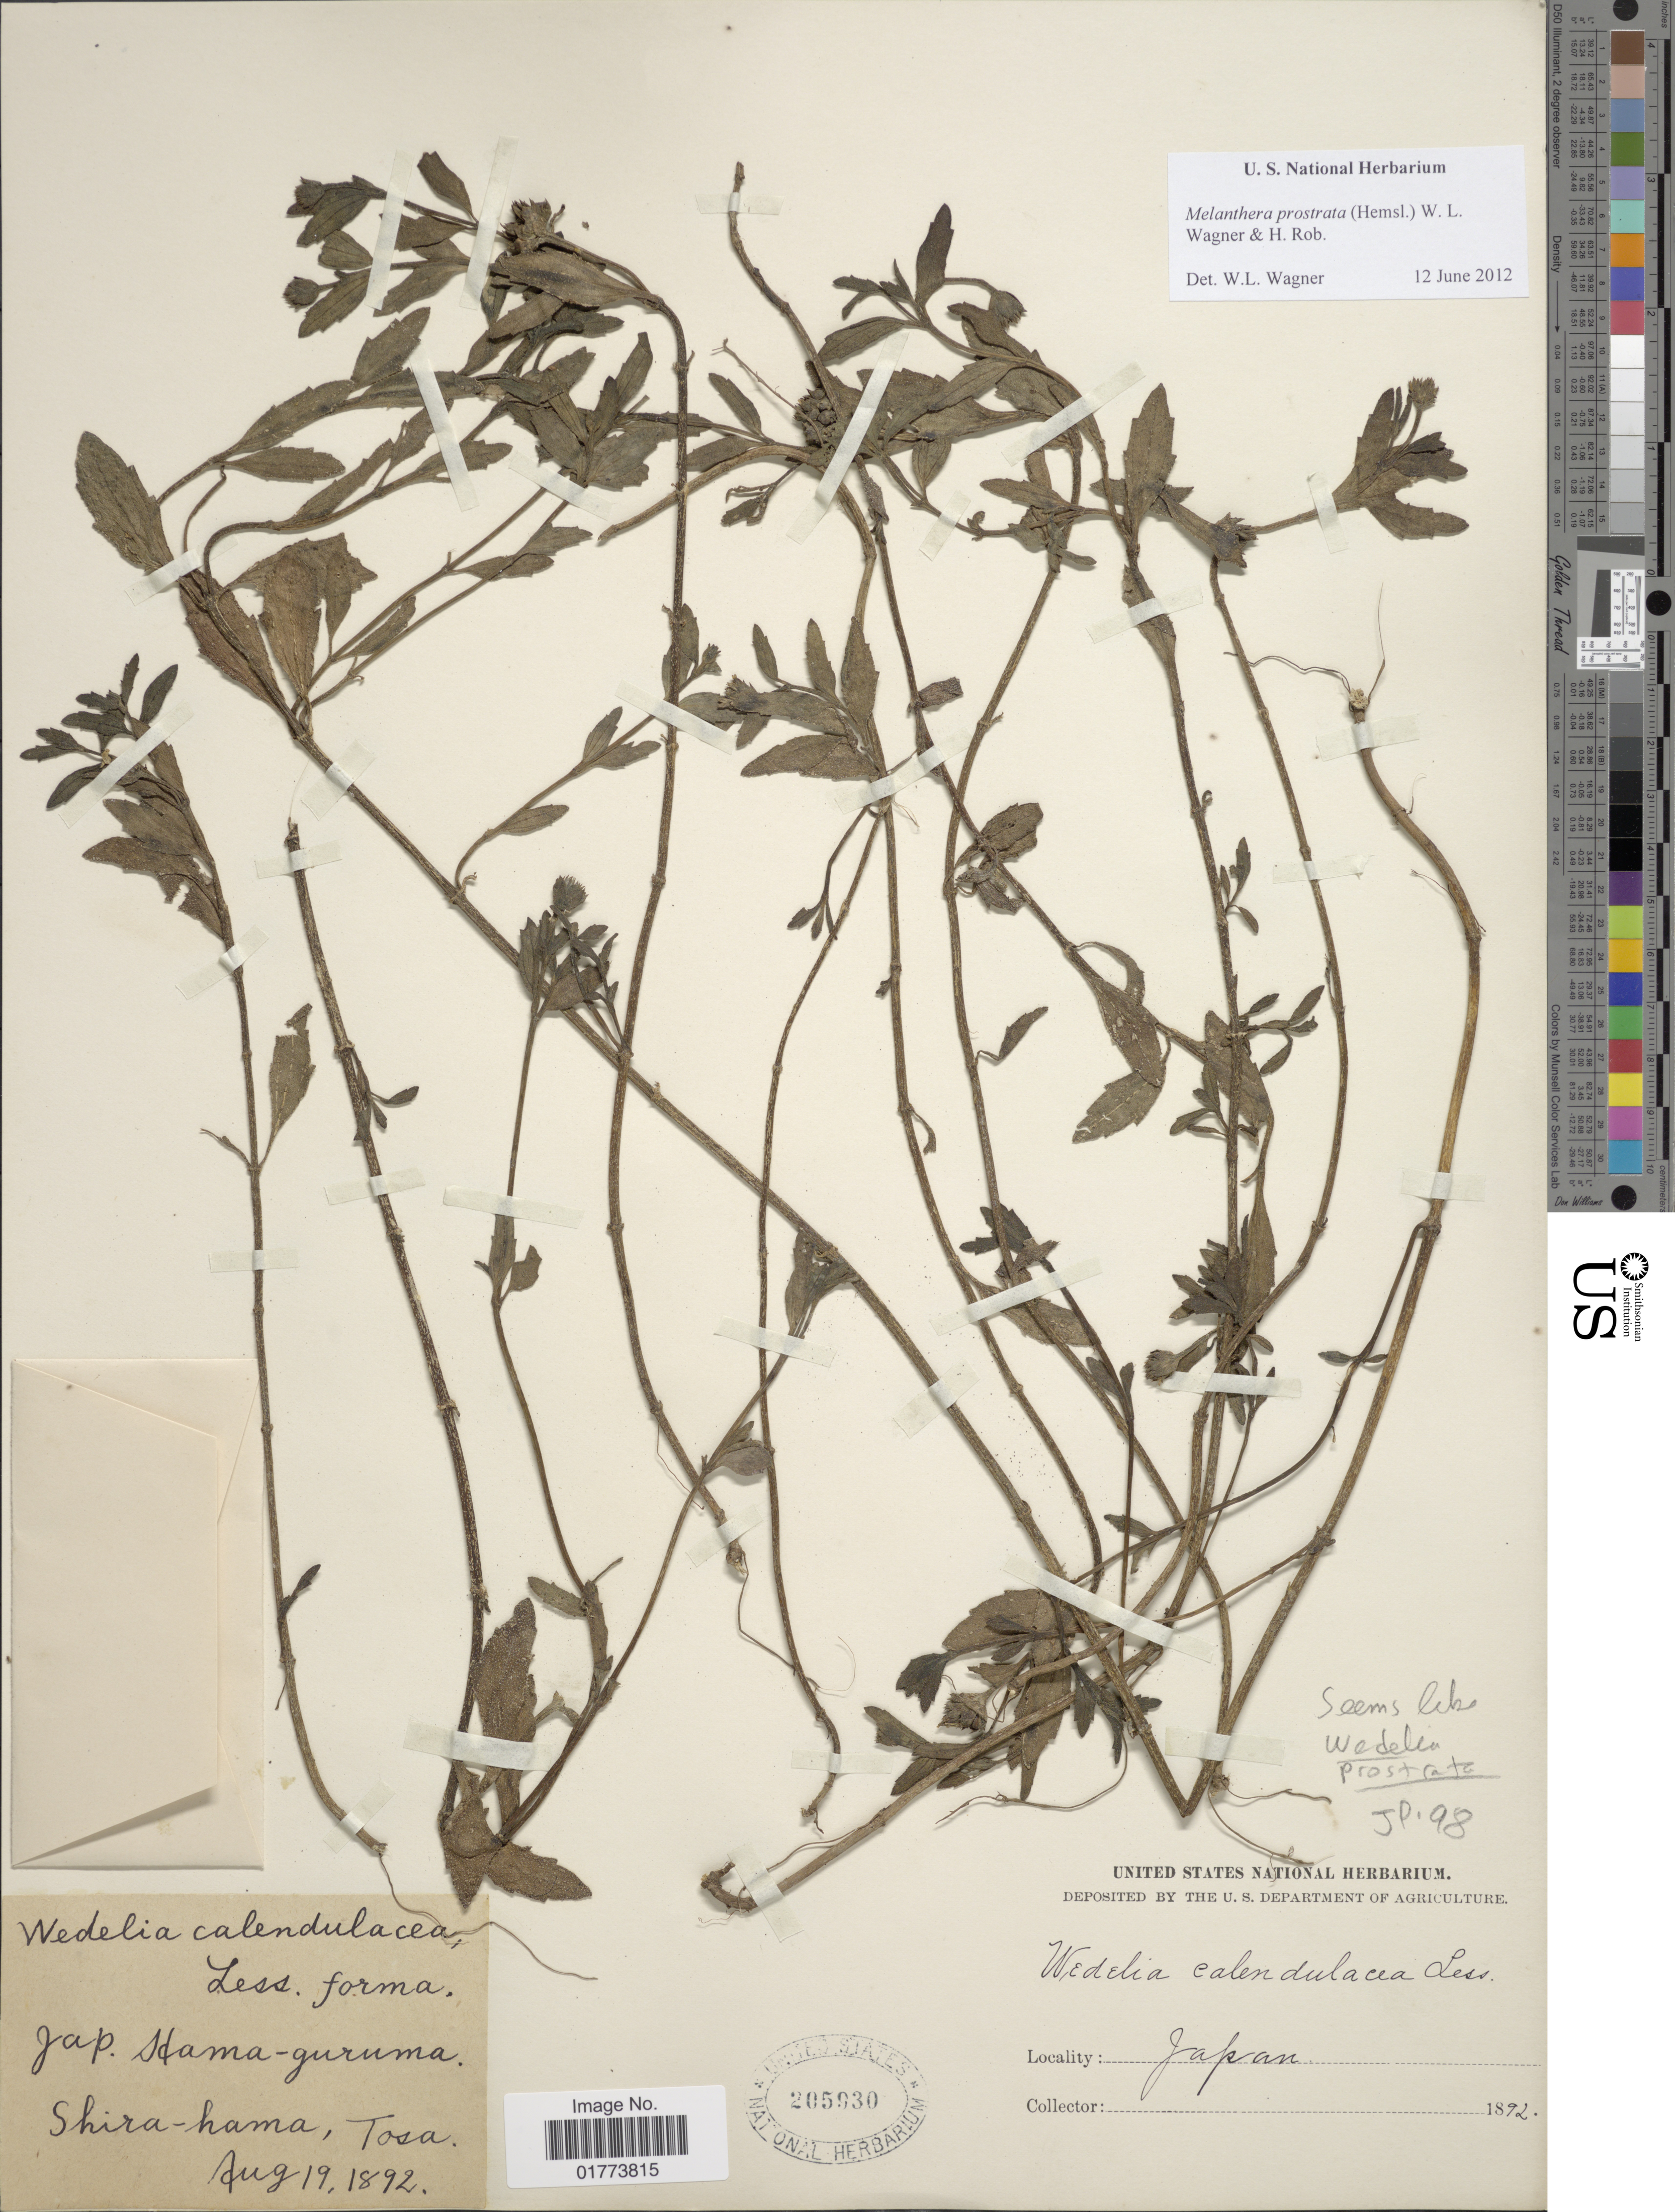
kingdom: Plantae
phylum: Tracheophyta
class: Magnoliopsida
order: Asterales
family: Asteraceae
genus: Melanthera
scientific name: Melanthera prostrata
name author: (Hemsl.) W.L. Wagner & H. Rob.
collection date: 1892-08-19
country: Japan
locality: Jap Hama-guruma. Shira-Hama, Tosa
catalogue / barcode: US 205930